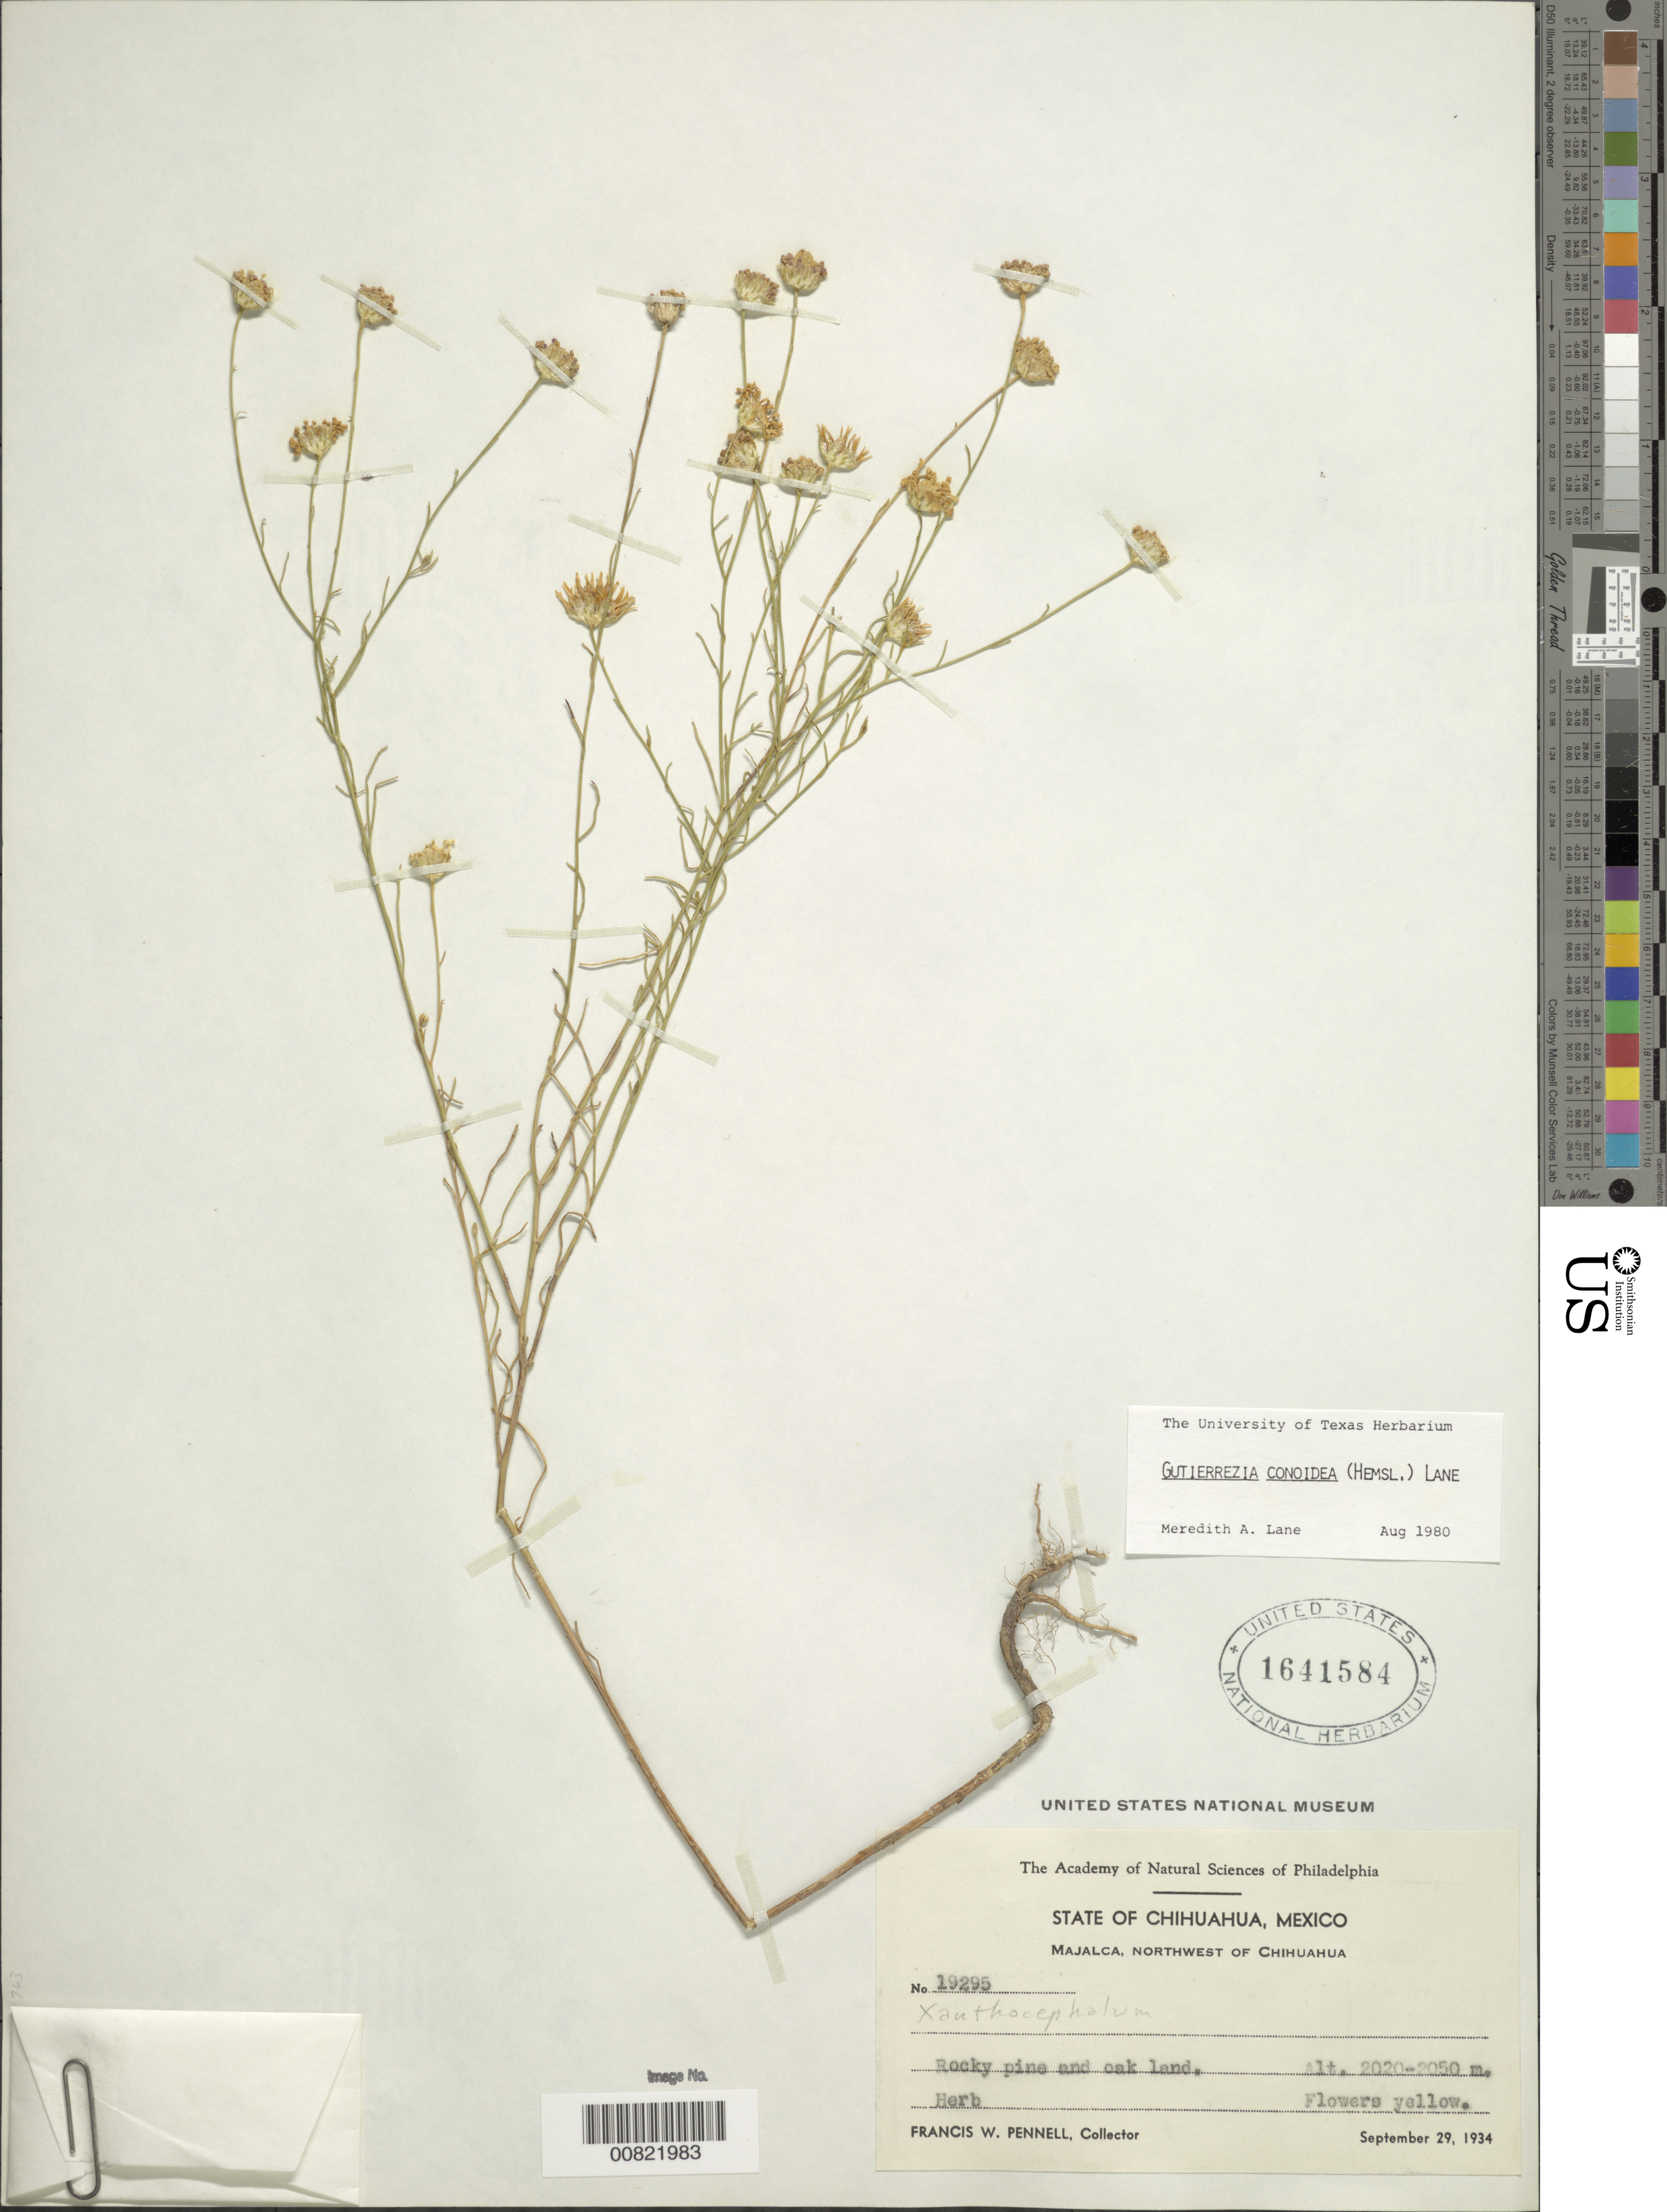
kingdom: Plantae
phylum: Tracheophyta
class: Magnoliopsida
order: Asterales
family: Asteraceae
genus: Gutierrezia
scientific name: Gutierrezia conoidea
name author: (Hemsl.) M.A. Lane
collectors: F. W. Pennell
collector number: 19295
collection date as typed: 29 Sep 1934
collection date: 1934-09-29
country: Mexico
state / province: Chihuahua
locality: Majalca, northwest of Chihuahua.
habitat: Rocky pine and oak land.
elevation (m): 2050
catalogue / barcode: US 1641584